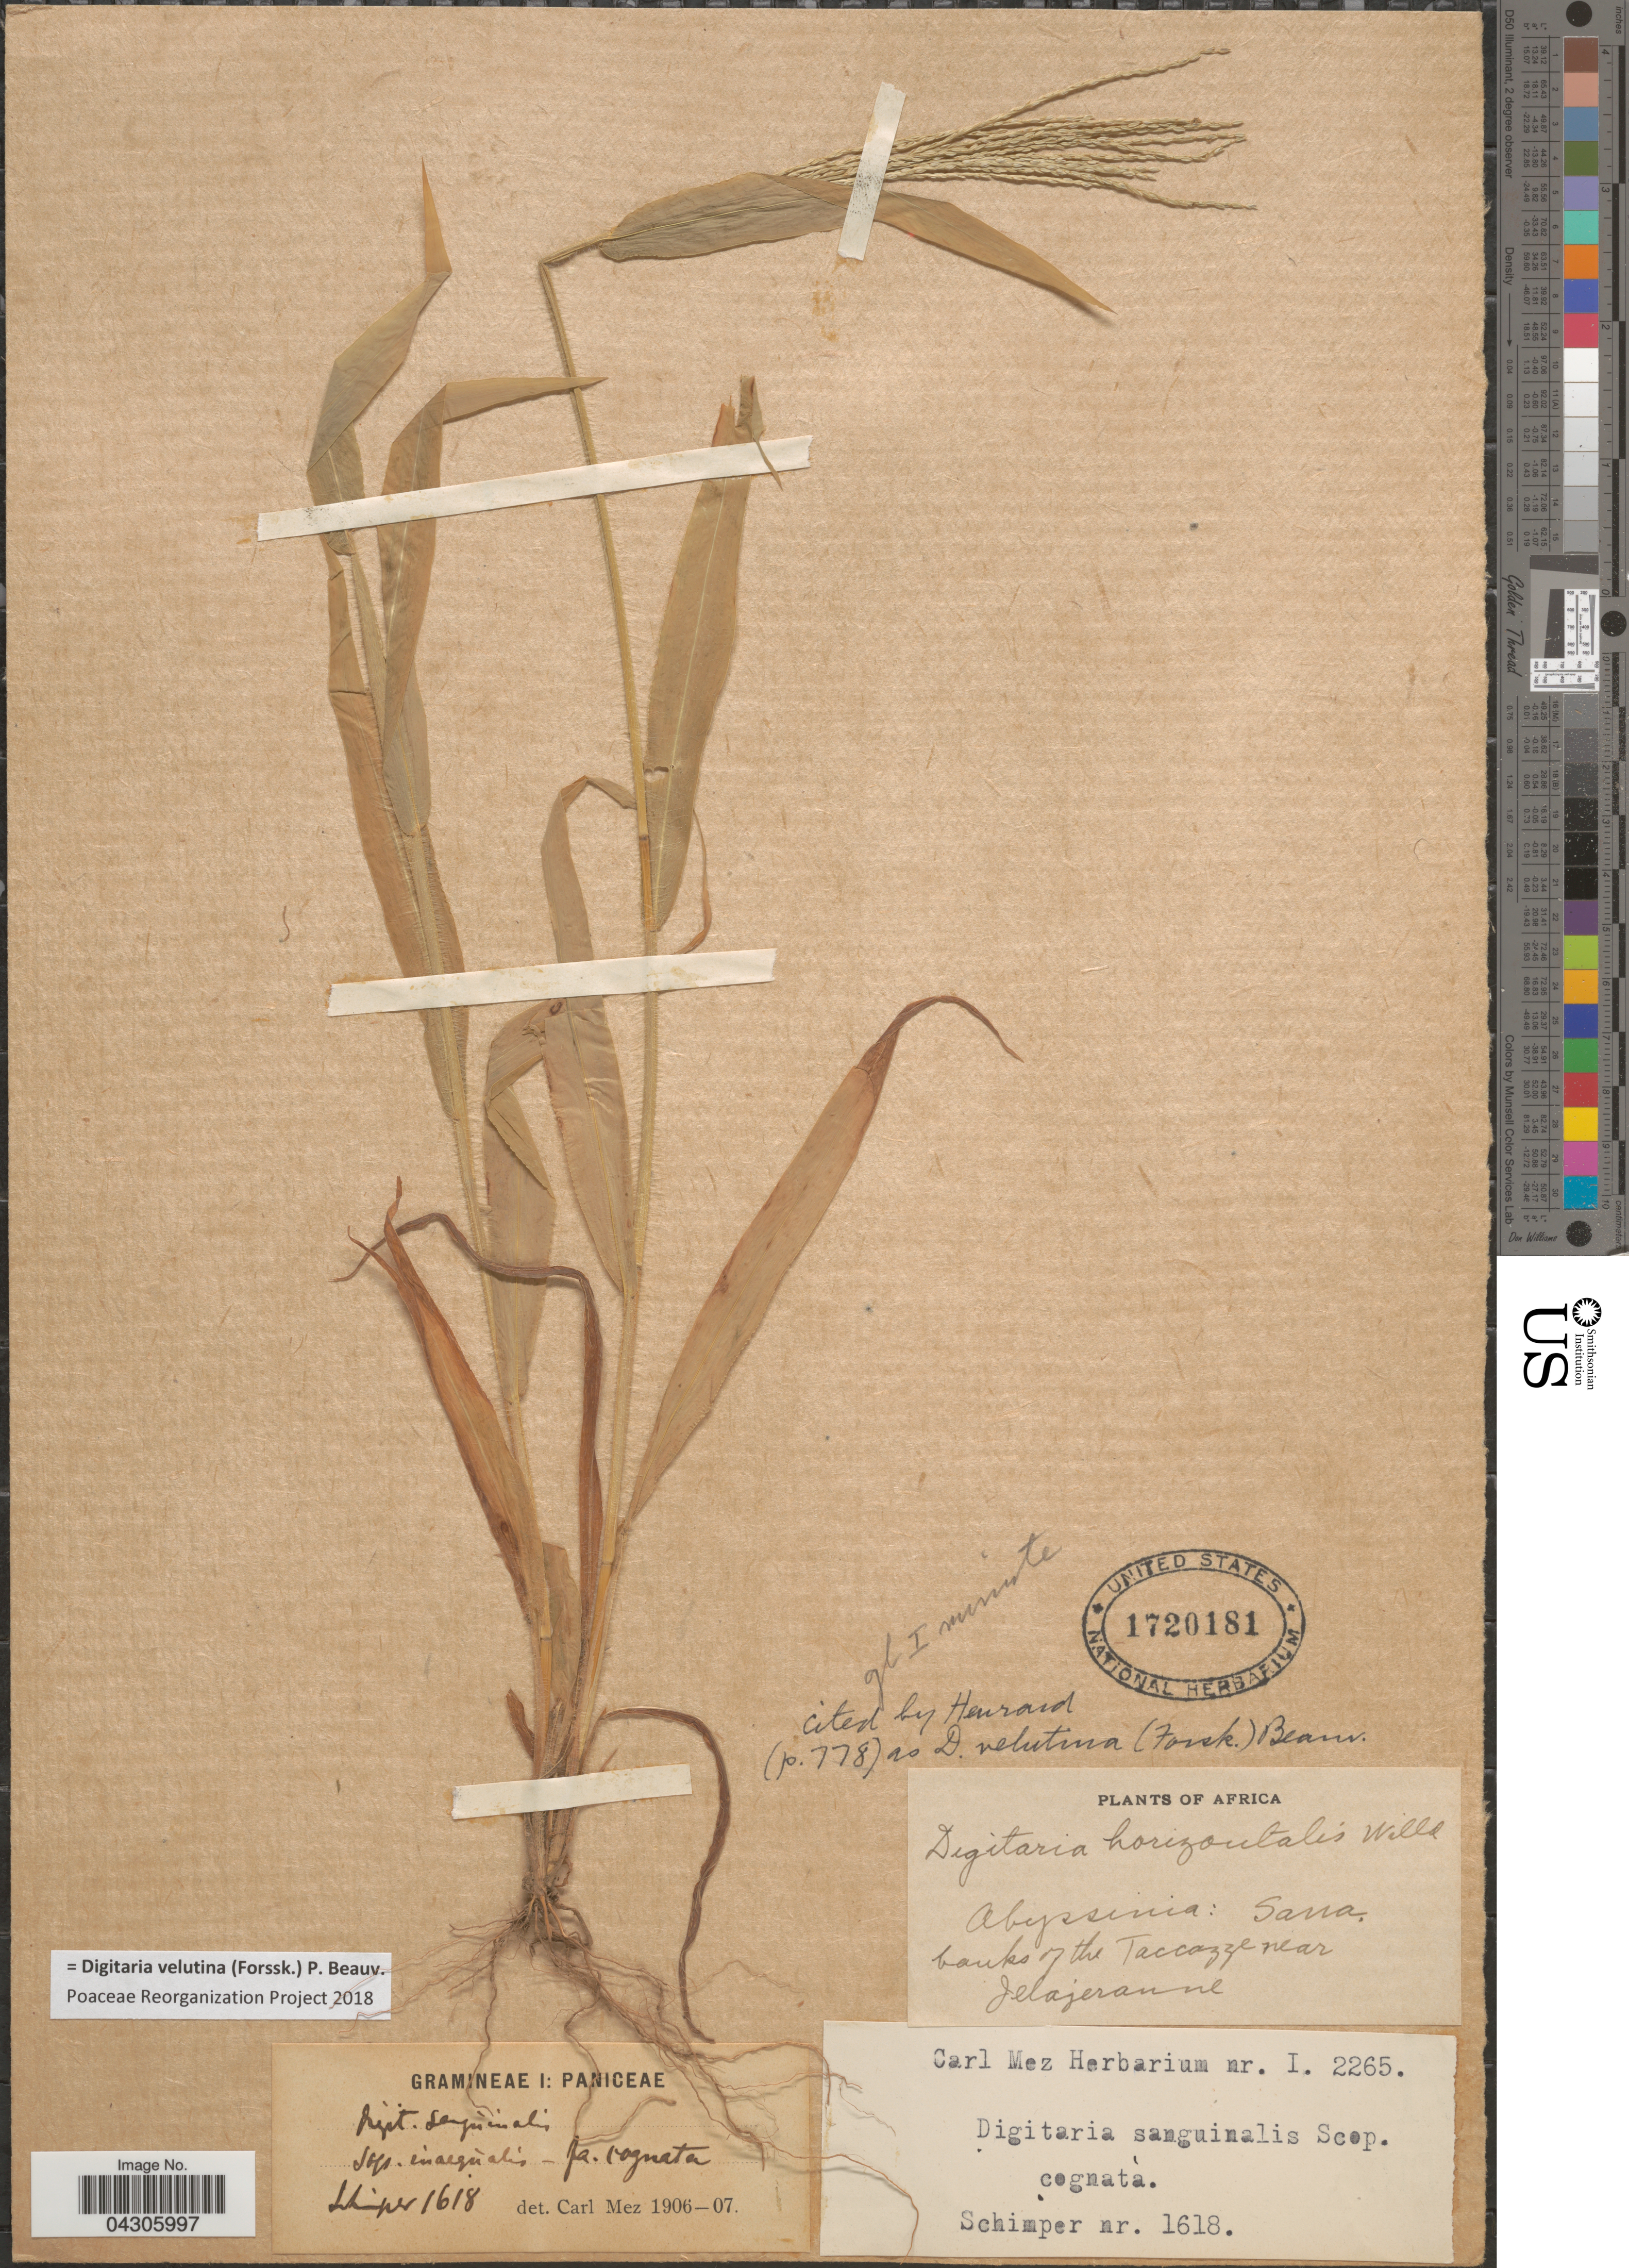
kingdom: Plantae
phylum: Tracheophyta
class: Liliopsida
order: Poales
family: Poaceae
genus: Digitaria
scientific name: Digitaria velutina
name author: (Forssk.) P. Beauv.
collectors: -. Schimper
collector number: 1618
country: Ethiopia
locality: Abyssinia: Sana banks of the Taccazze near Jelajeranne.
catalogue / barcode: US 1720181